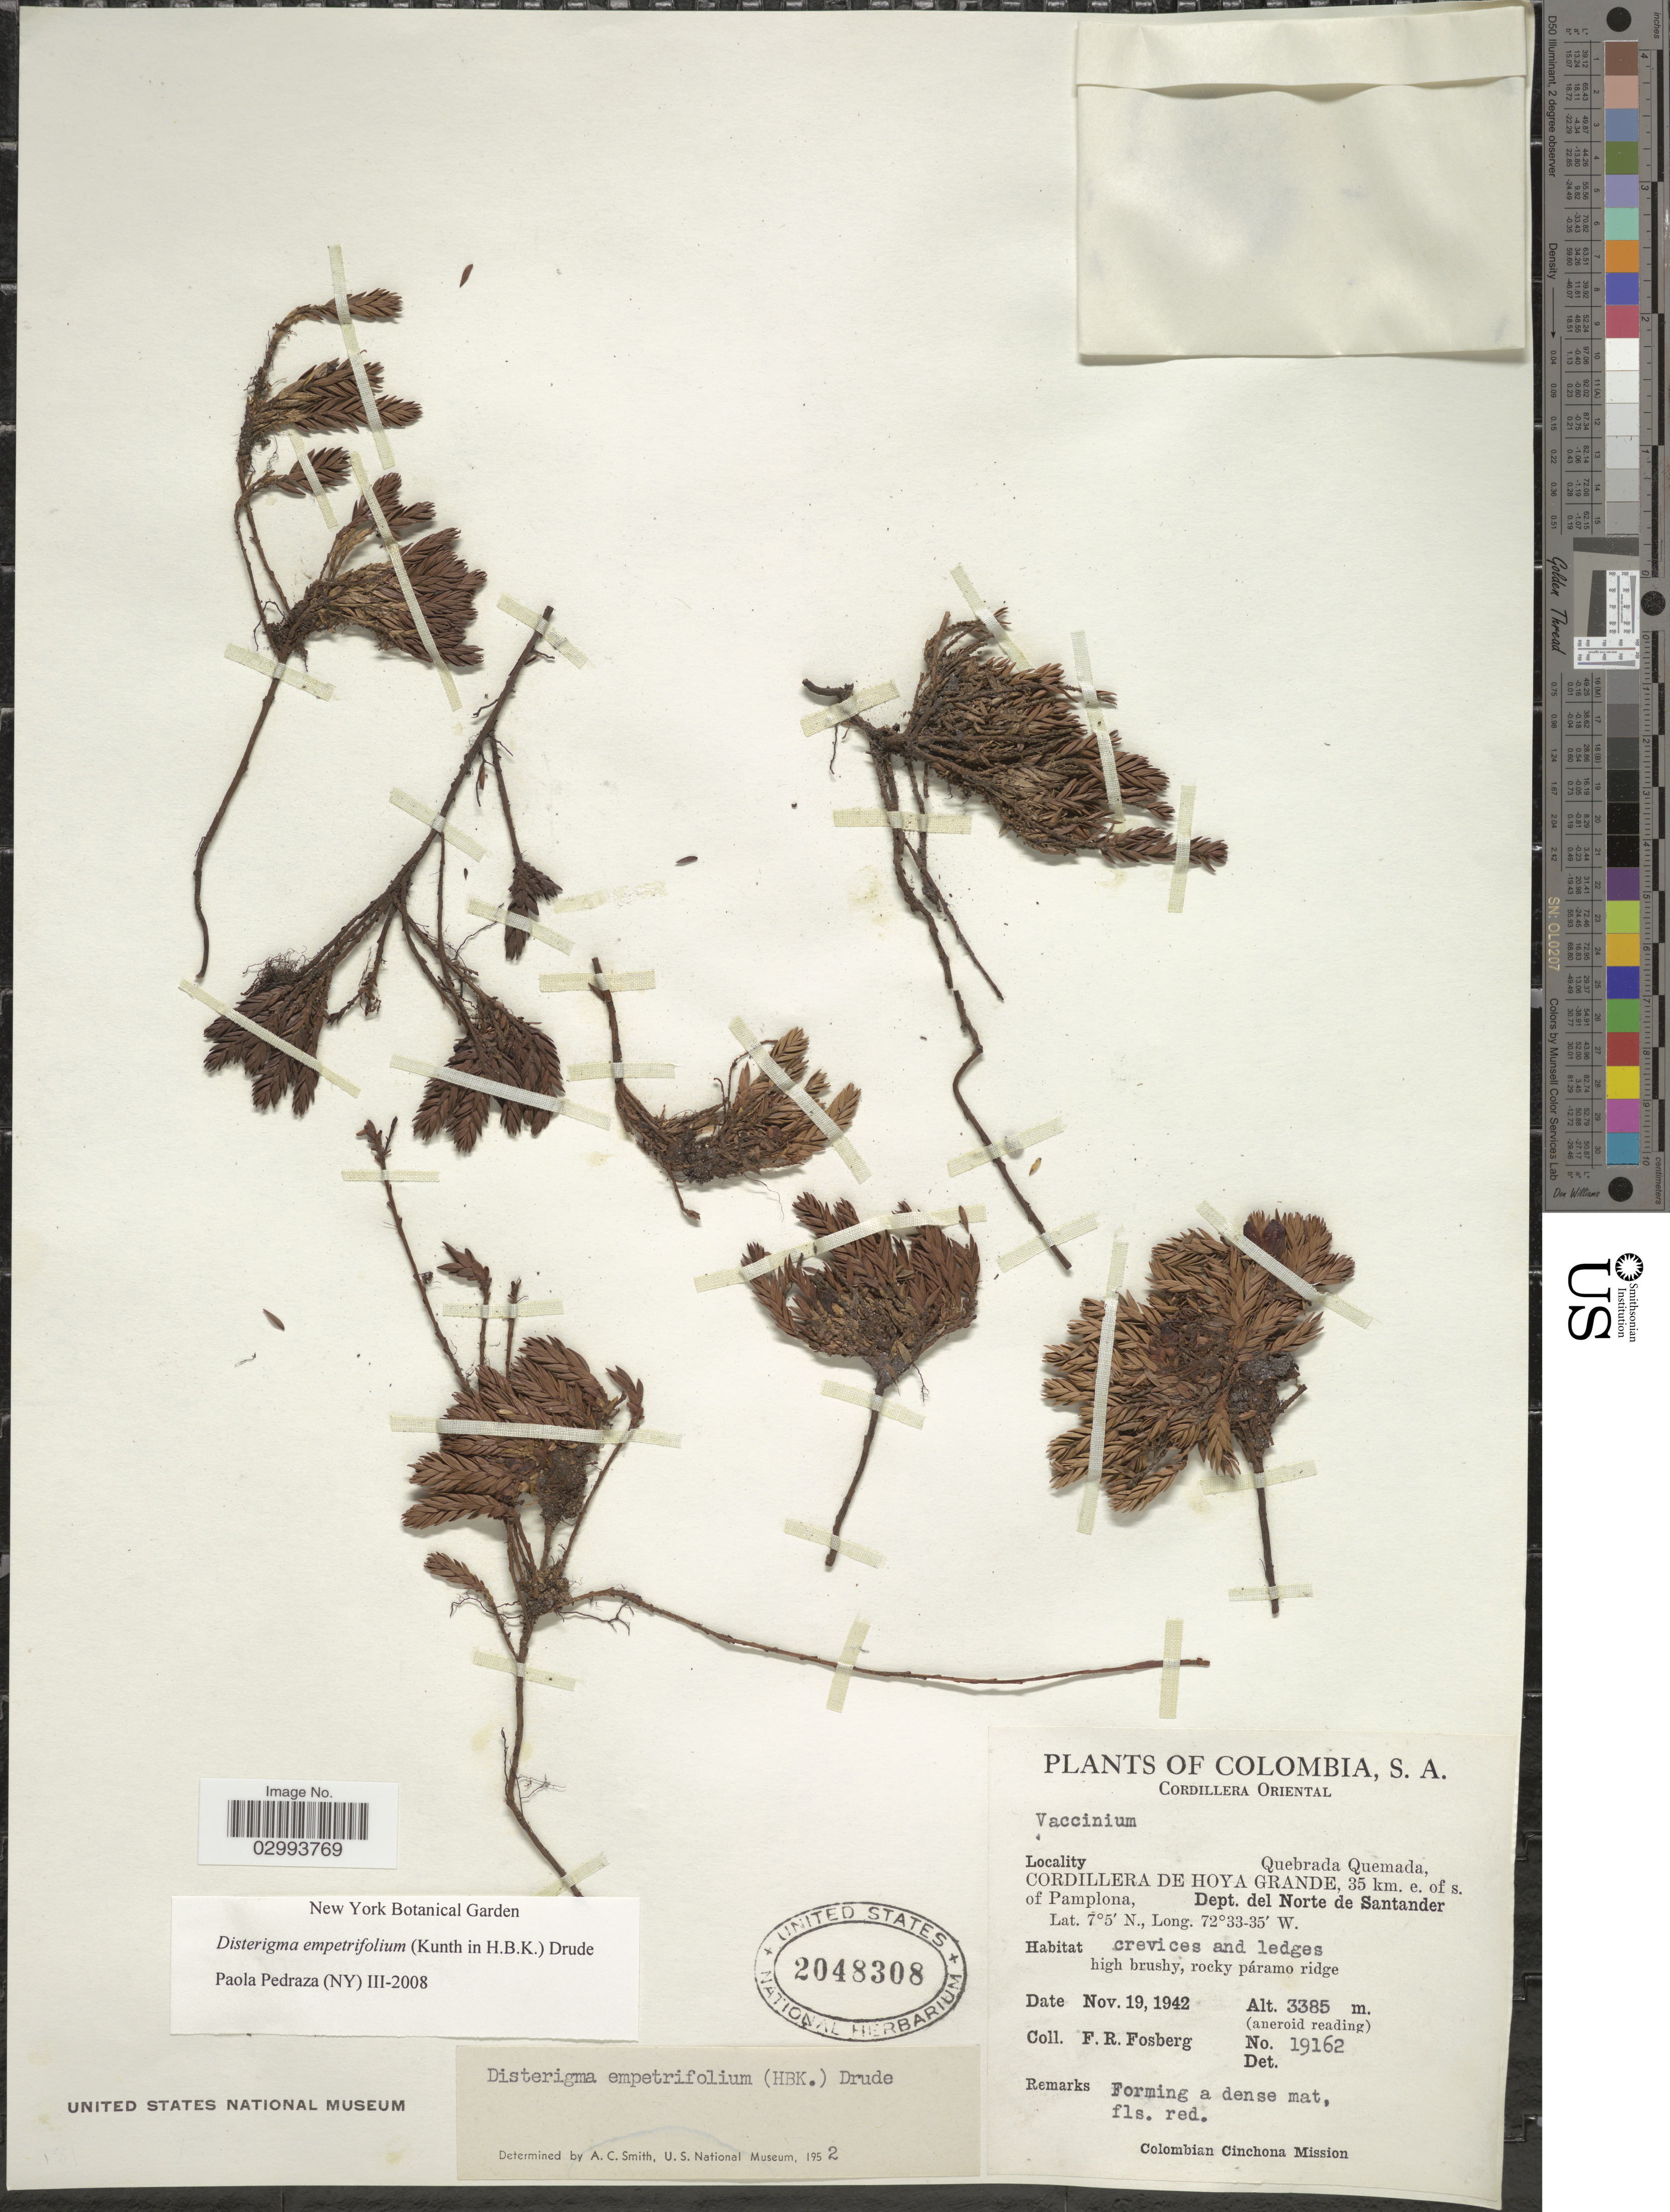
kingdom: Plantae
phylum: Tracheophyta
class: Magnoliopsida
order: Ericales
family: Ericaceae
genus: Disterigma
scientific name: Disterigma empetrifolium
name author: (Kunth) Drude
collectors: F. R. Fosberg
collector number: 19162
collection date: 1942-11-19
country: Colombia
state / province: Norte de Santander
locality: Cordillera Oriental, Quebrada Quemada, Cordillera de Hoya Grande, 35 km. e. of s. of Pamplona, Dept. del Norte de Santander.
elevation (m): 3385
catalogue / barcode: US 2048308